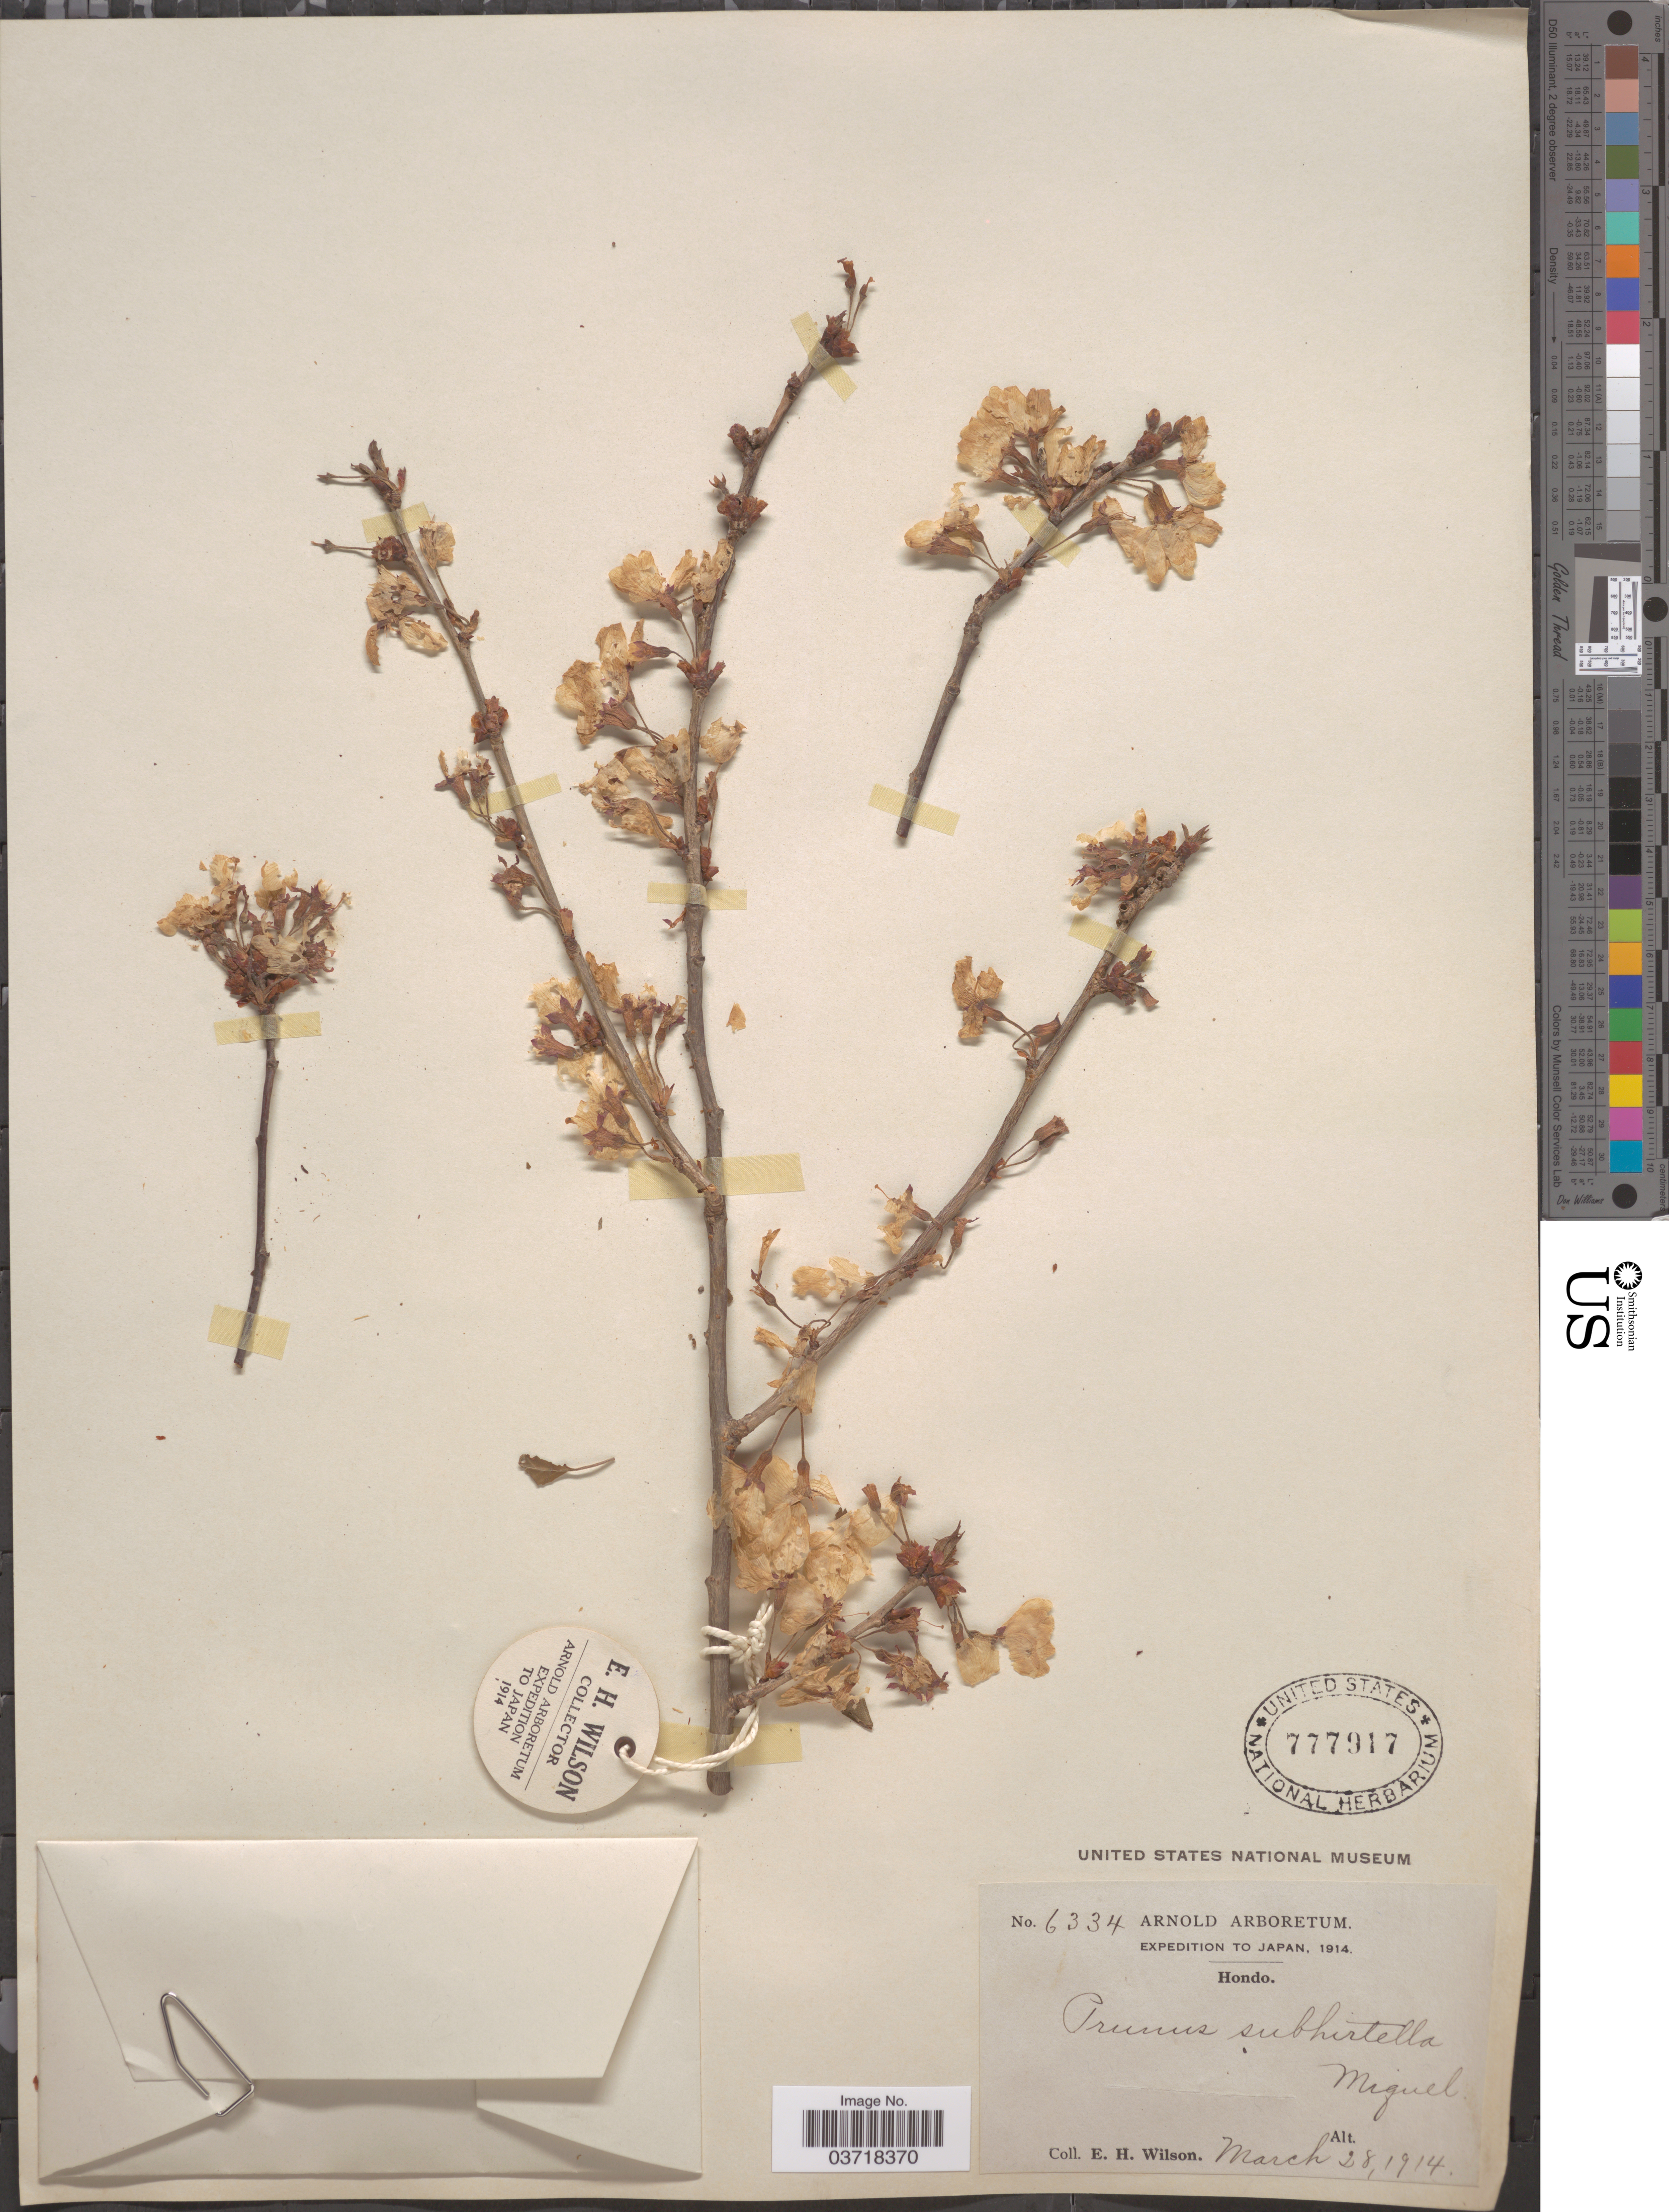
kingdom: Plantae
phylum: Tracheophyta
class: Magnoliopsida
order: Rosales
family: Rosaceae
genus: Prunus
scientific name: Prunus subhirtella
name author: Miq.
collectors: E. Wilson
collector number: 6334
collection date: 1914-03-28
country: Japan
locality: Hondo.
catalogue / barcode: US 777917